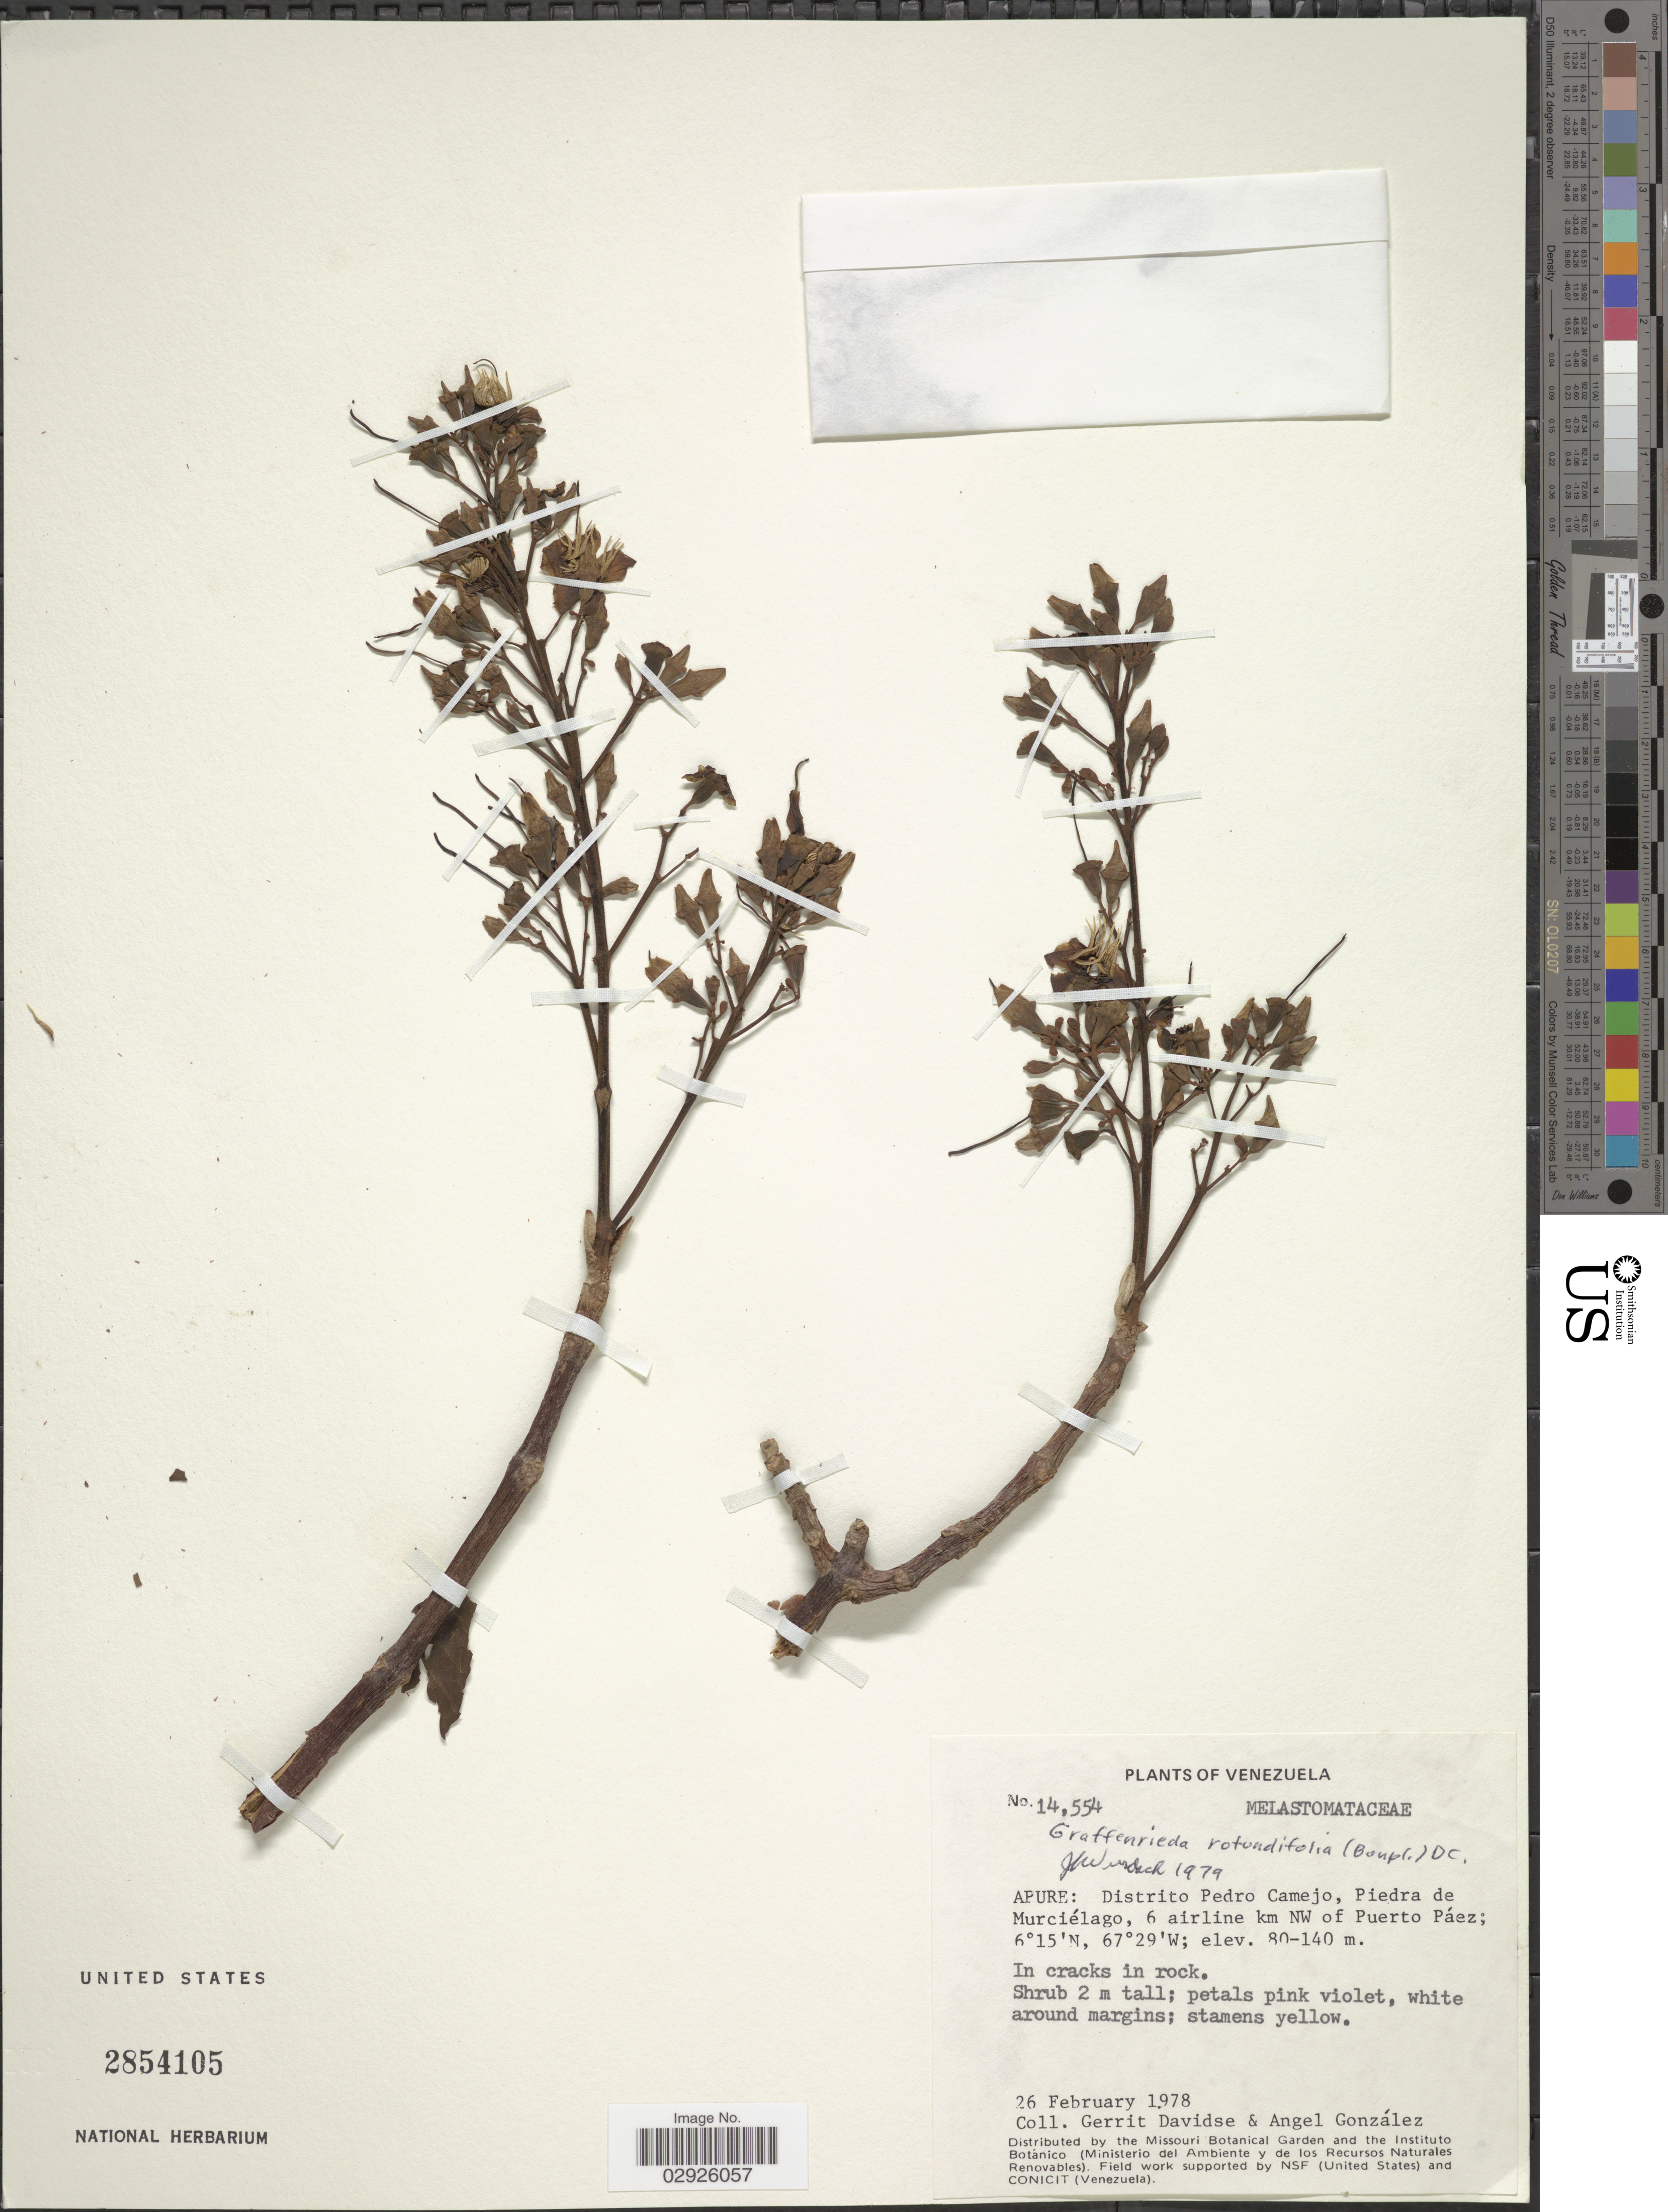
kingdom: Plantae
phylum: Tracheophyta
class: Magnoliopsida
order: Myrtales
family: Melastomataceae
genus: Graffenrieda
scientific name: Graffenrieda rotundifolia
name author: (Bonpl.) DC.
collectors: G. Davidse & A. C. González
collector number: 14554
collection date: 1978-02-26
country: Venezuela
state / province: Apure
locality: Distrito Pedro Camejo, Piedra de Murciélago, 6 airline km NW of Puerto Páez.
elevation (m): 80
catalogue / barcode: US 2854105